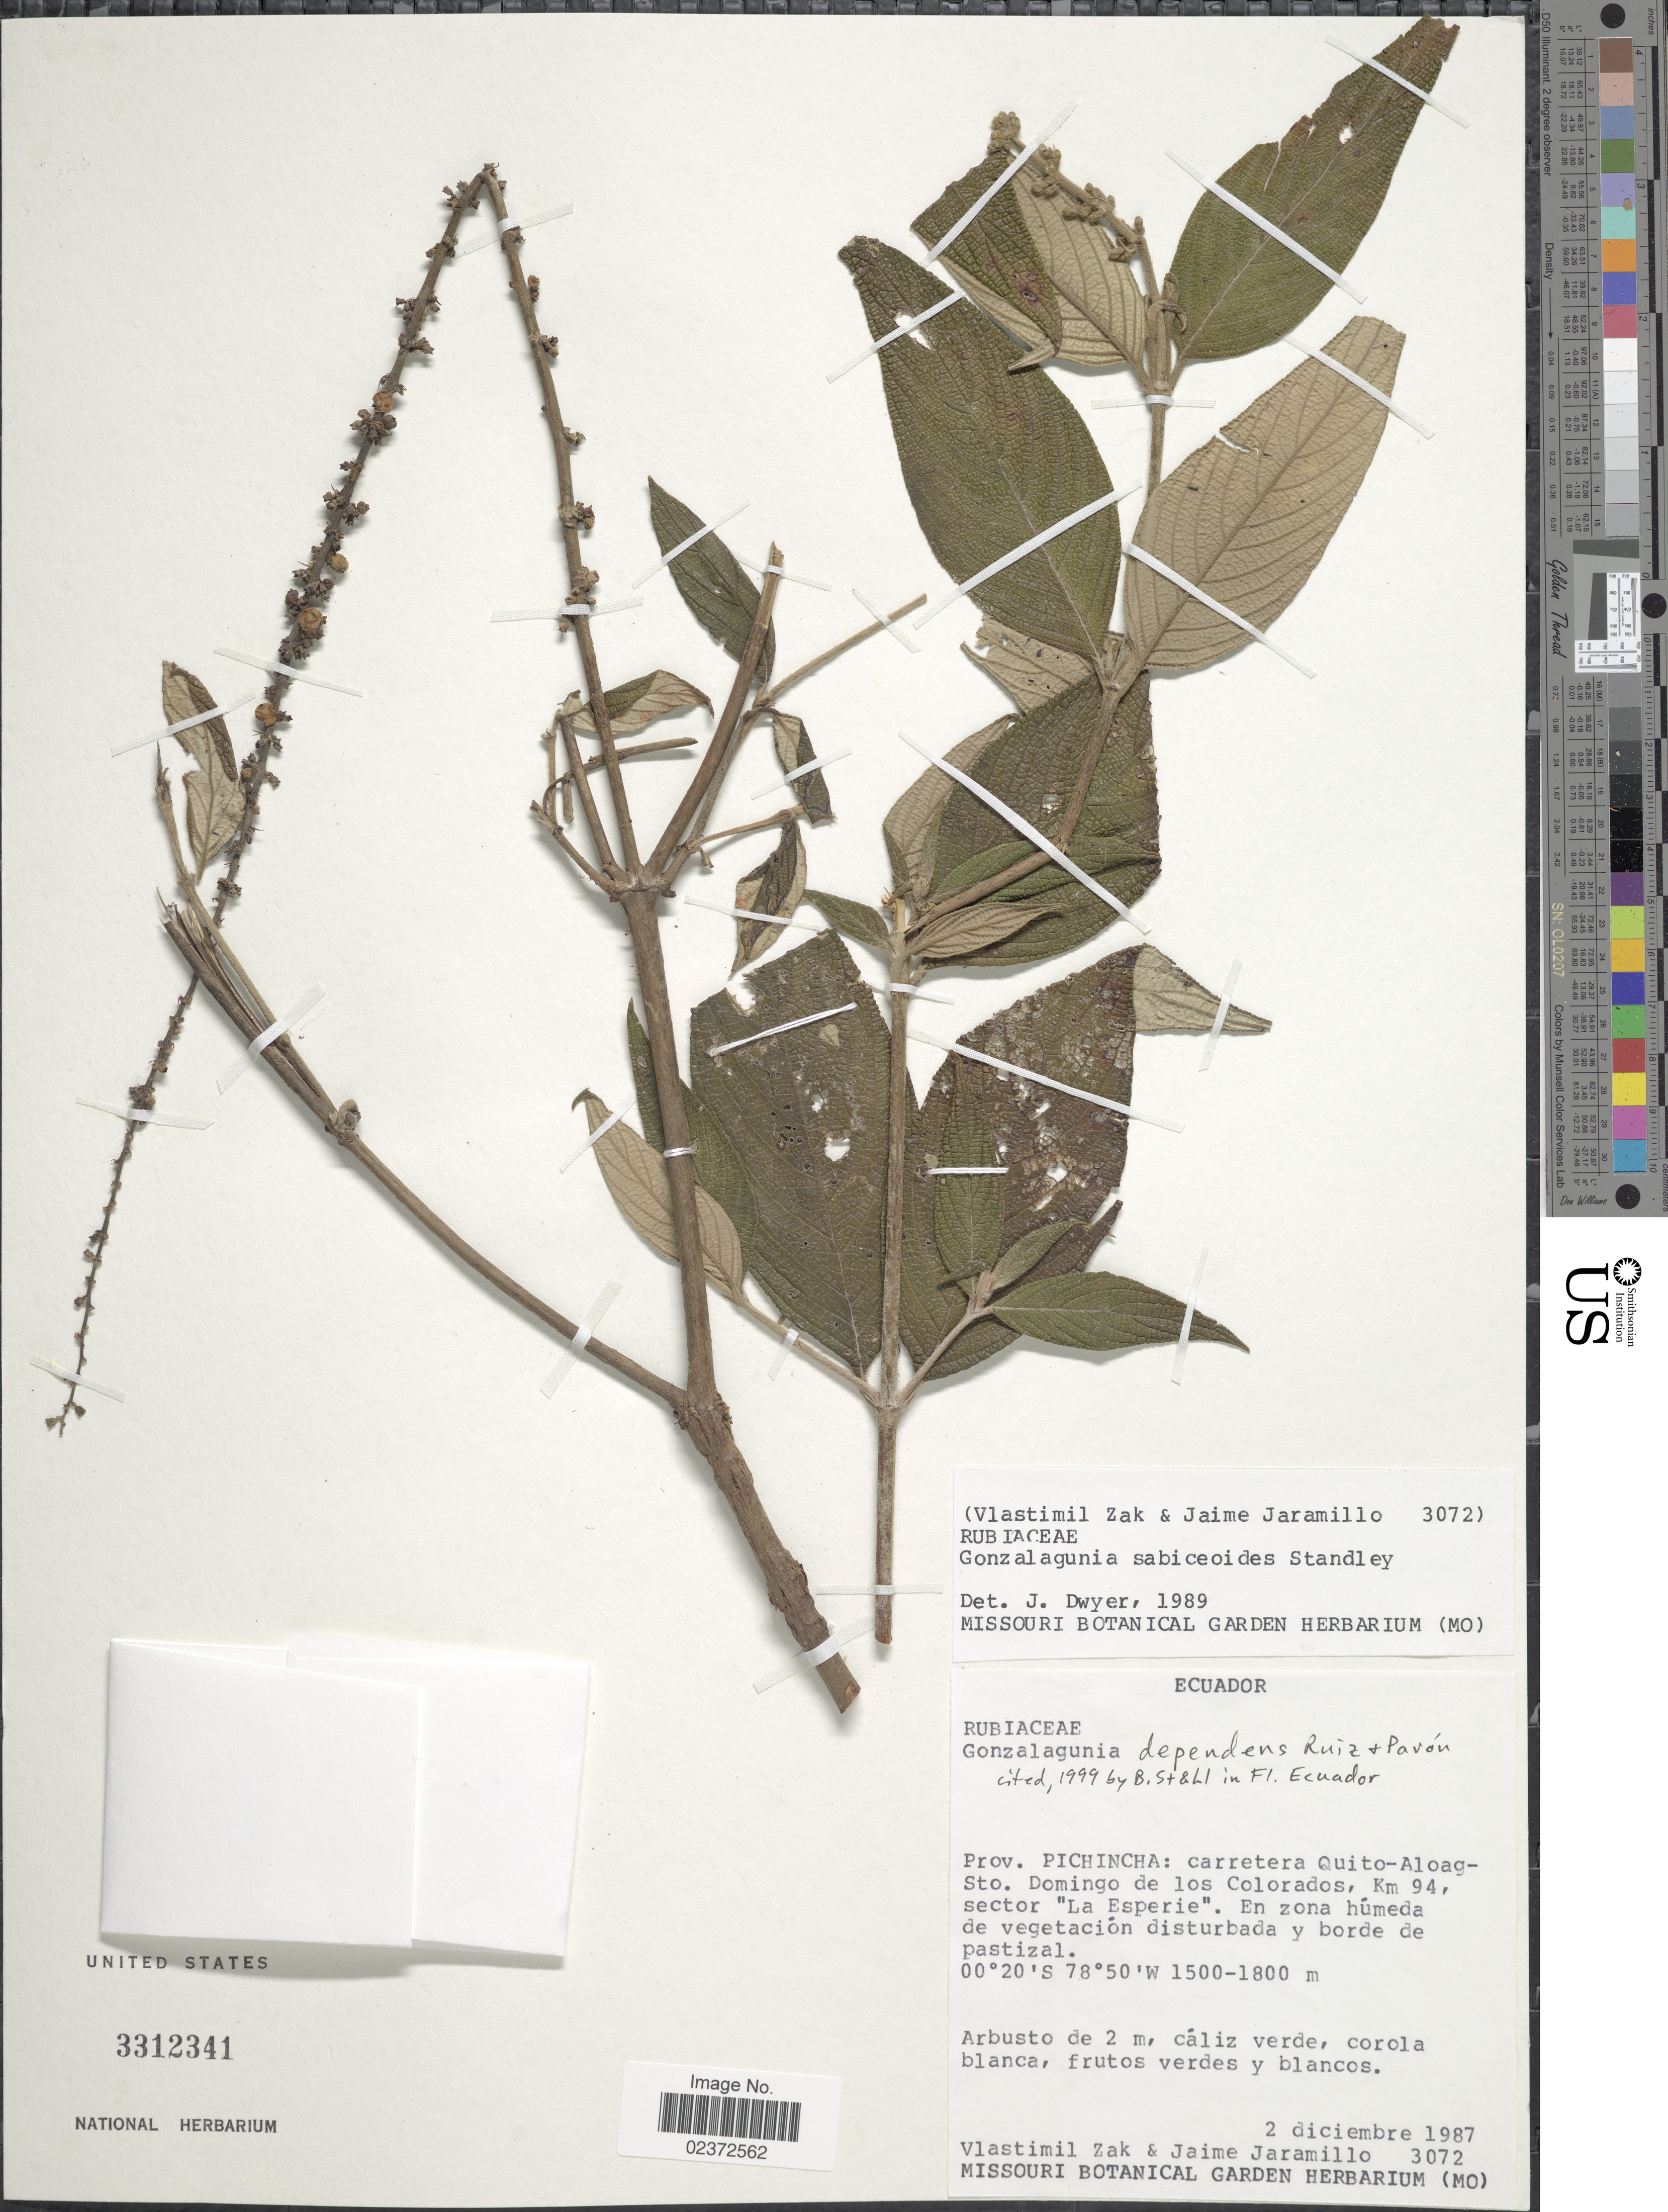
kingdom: Plantae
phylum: Tracheophyta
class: Magnoliopsida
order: Gentianales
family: Rubiaceae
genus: Gonzalagunia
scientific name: Gonzalagunia dependens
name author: Ruiz & Pav.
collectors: V. Zak & J. Jaramillo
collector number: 3072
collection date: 1987-12-02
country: Ecuador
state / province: Pichincha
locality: Carretera Quito-Aloag-Sto. Domingo de los Colorados, Km 94, sector "La Esperie".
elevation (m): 1500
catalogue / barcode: US 3312341